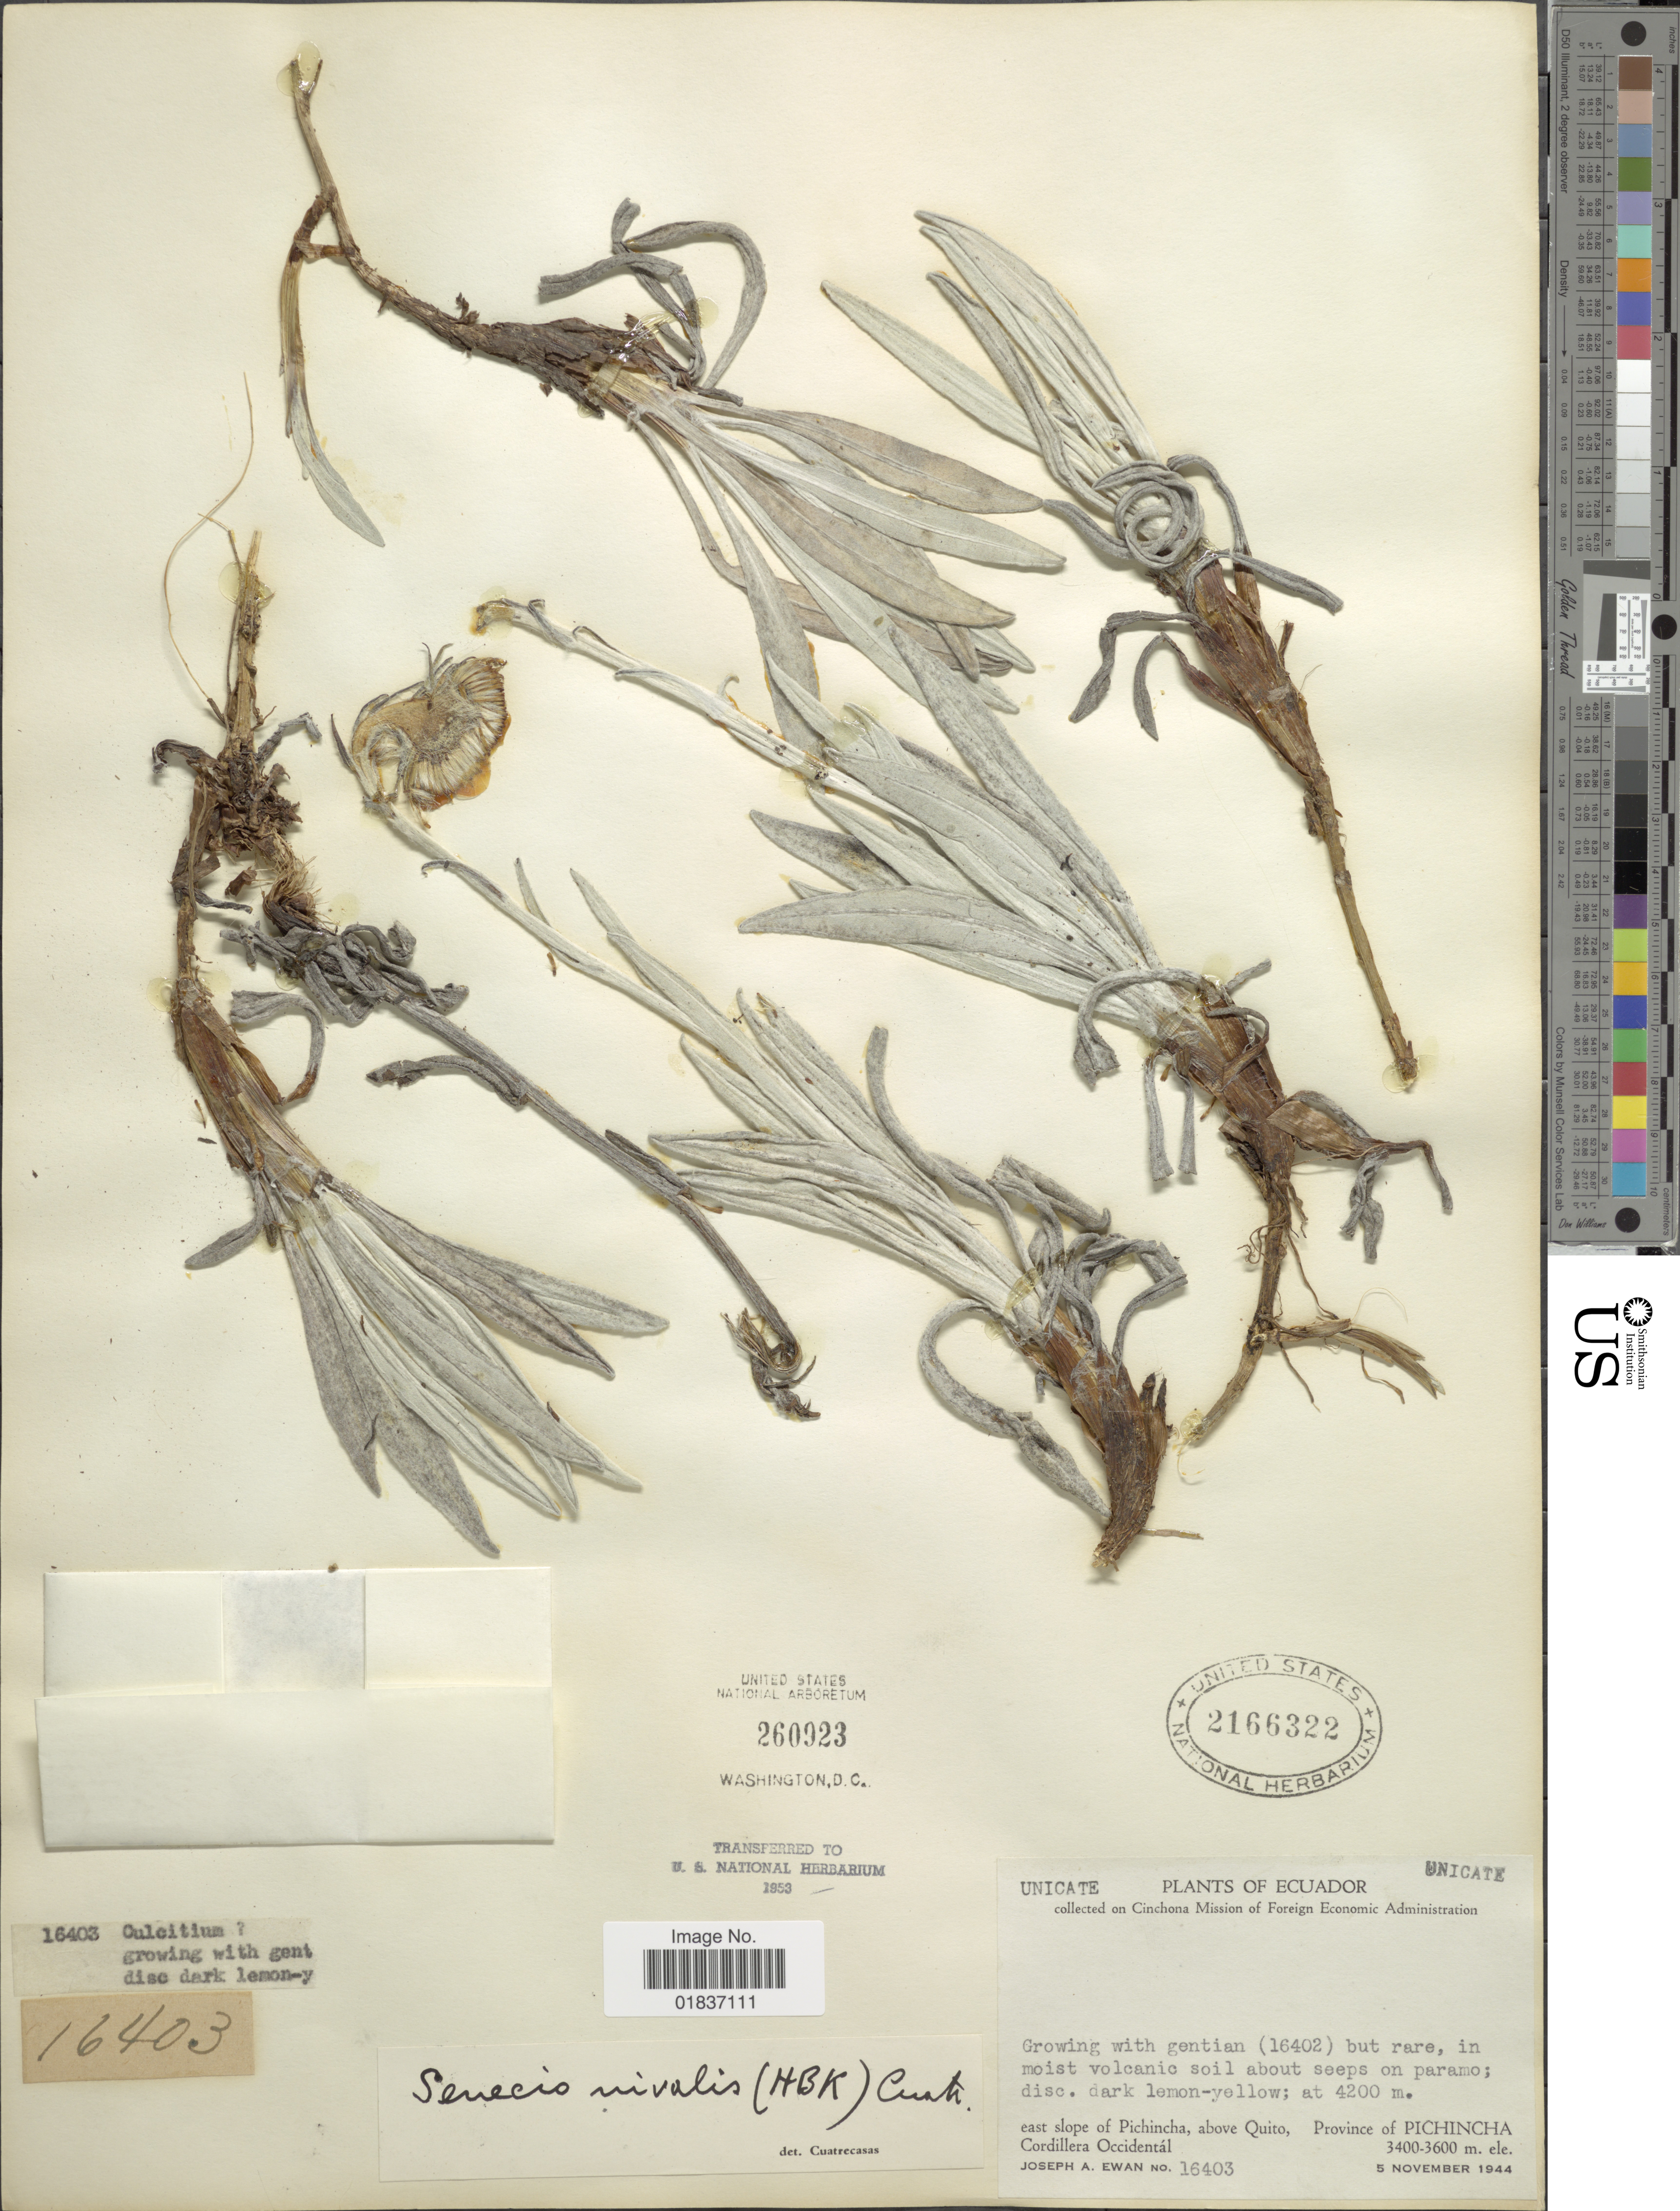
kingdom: Plantae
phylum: Tracheophyta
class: Magnoliopsida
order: Asterales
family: Asteraceae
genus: Senecio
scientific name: Senecio nivalis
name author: (Kunth) Cuatrec.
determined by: Salomon, Luciana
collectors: J. A. Ewan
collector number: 16403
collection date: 1944-11-05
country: Ecuador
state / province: Pichincha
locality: East slope of Pichincha, above Quito, Province of Pichincha. Cordillera Occidental.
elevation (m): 4200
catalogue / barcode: US 21666322